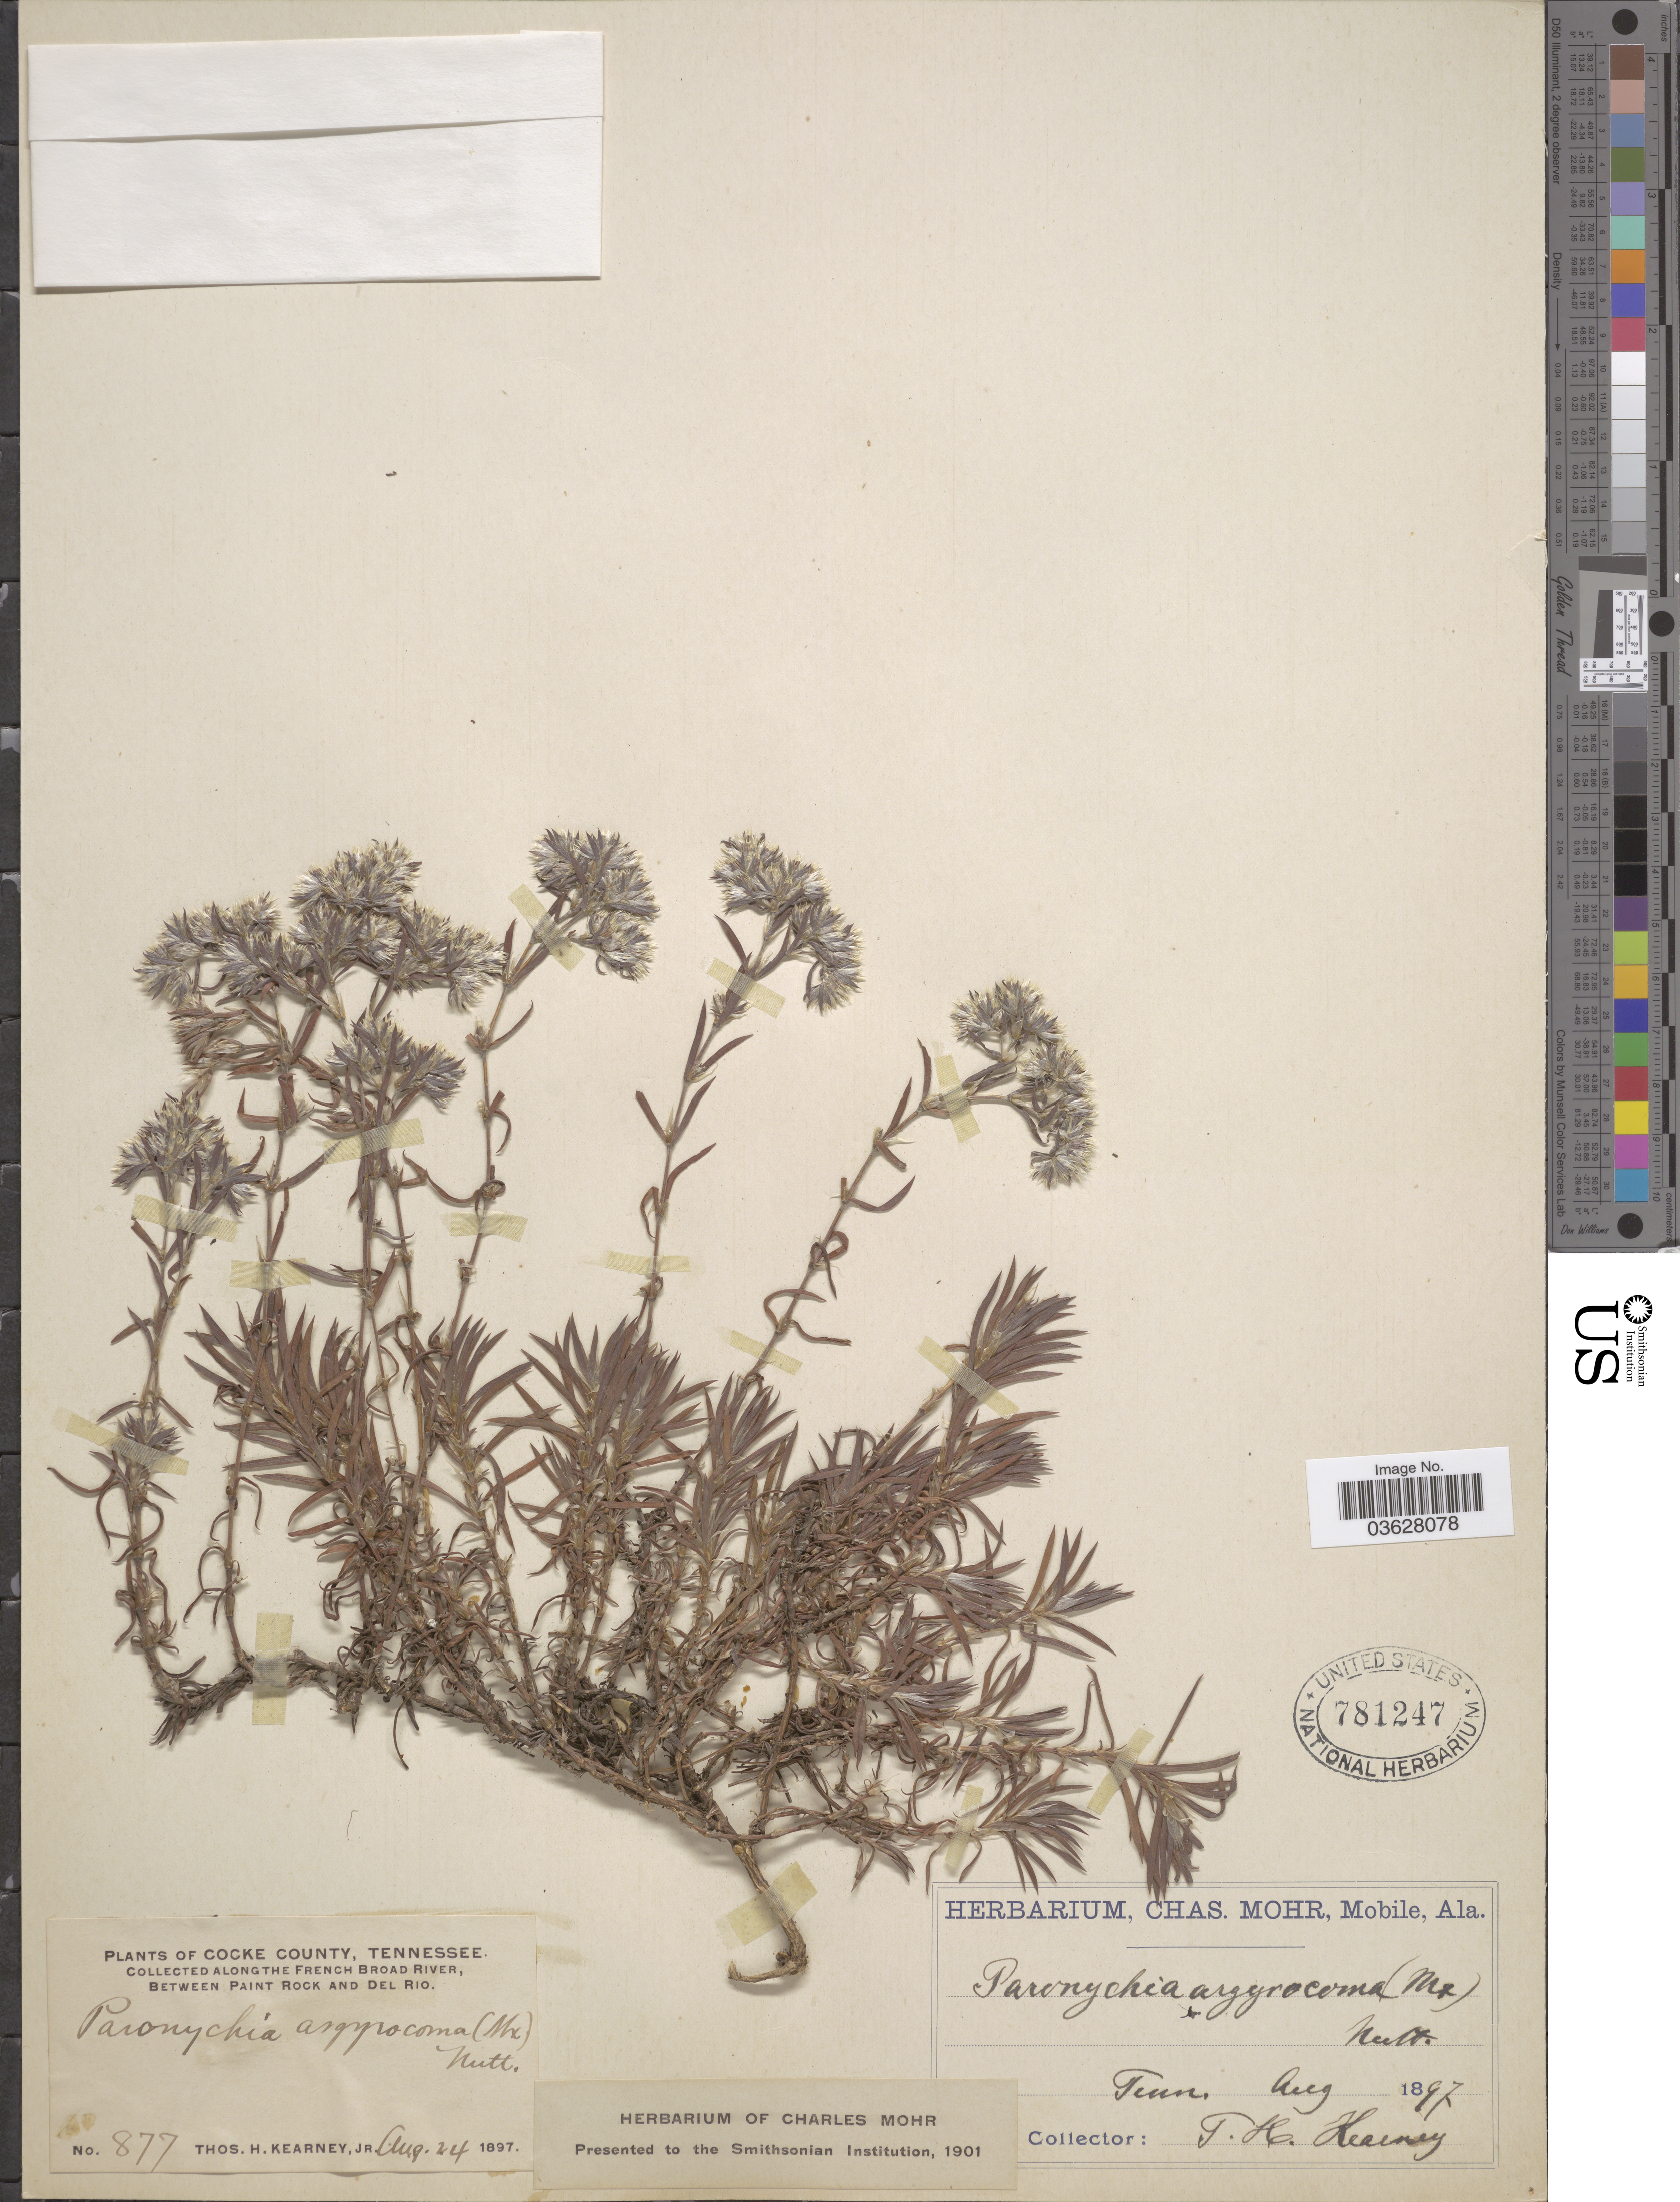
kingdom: Plantae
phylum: Tracheophyta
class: Magnoliopsida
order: Caryophyllales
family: Caryophyllaceae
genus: Paronychia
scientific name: Paronychia argyrocoma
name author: (Michx.) Nutt.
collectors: T. H. Kearney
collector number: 877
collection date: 1897-08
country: United States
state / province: Tennessee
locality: Cocke County. Along the French Broad River, between Paint Rock and Del Rio.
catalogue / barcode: US 781247